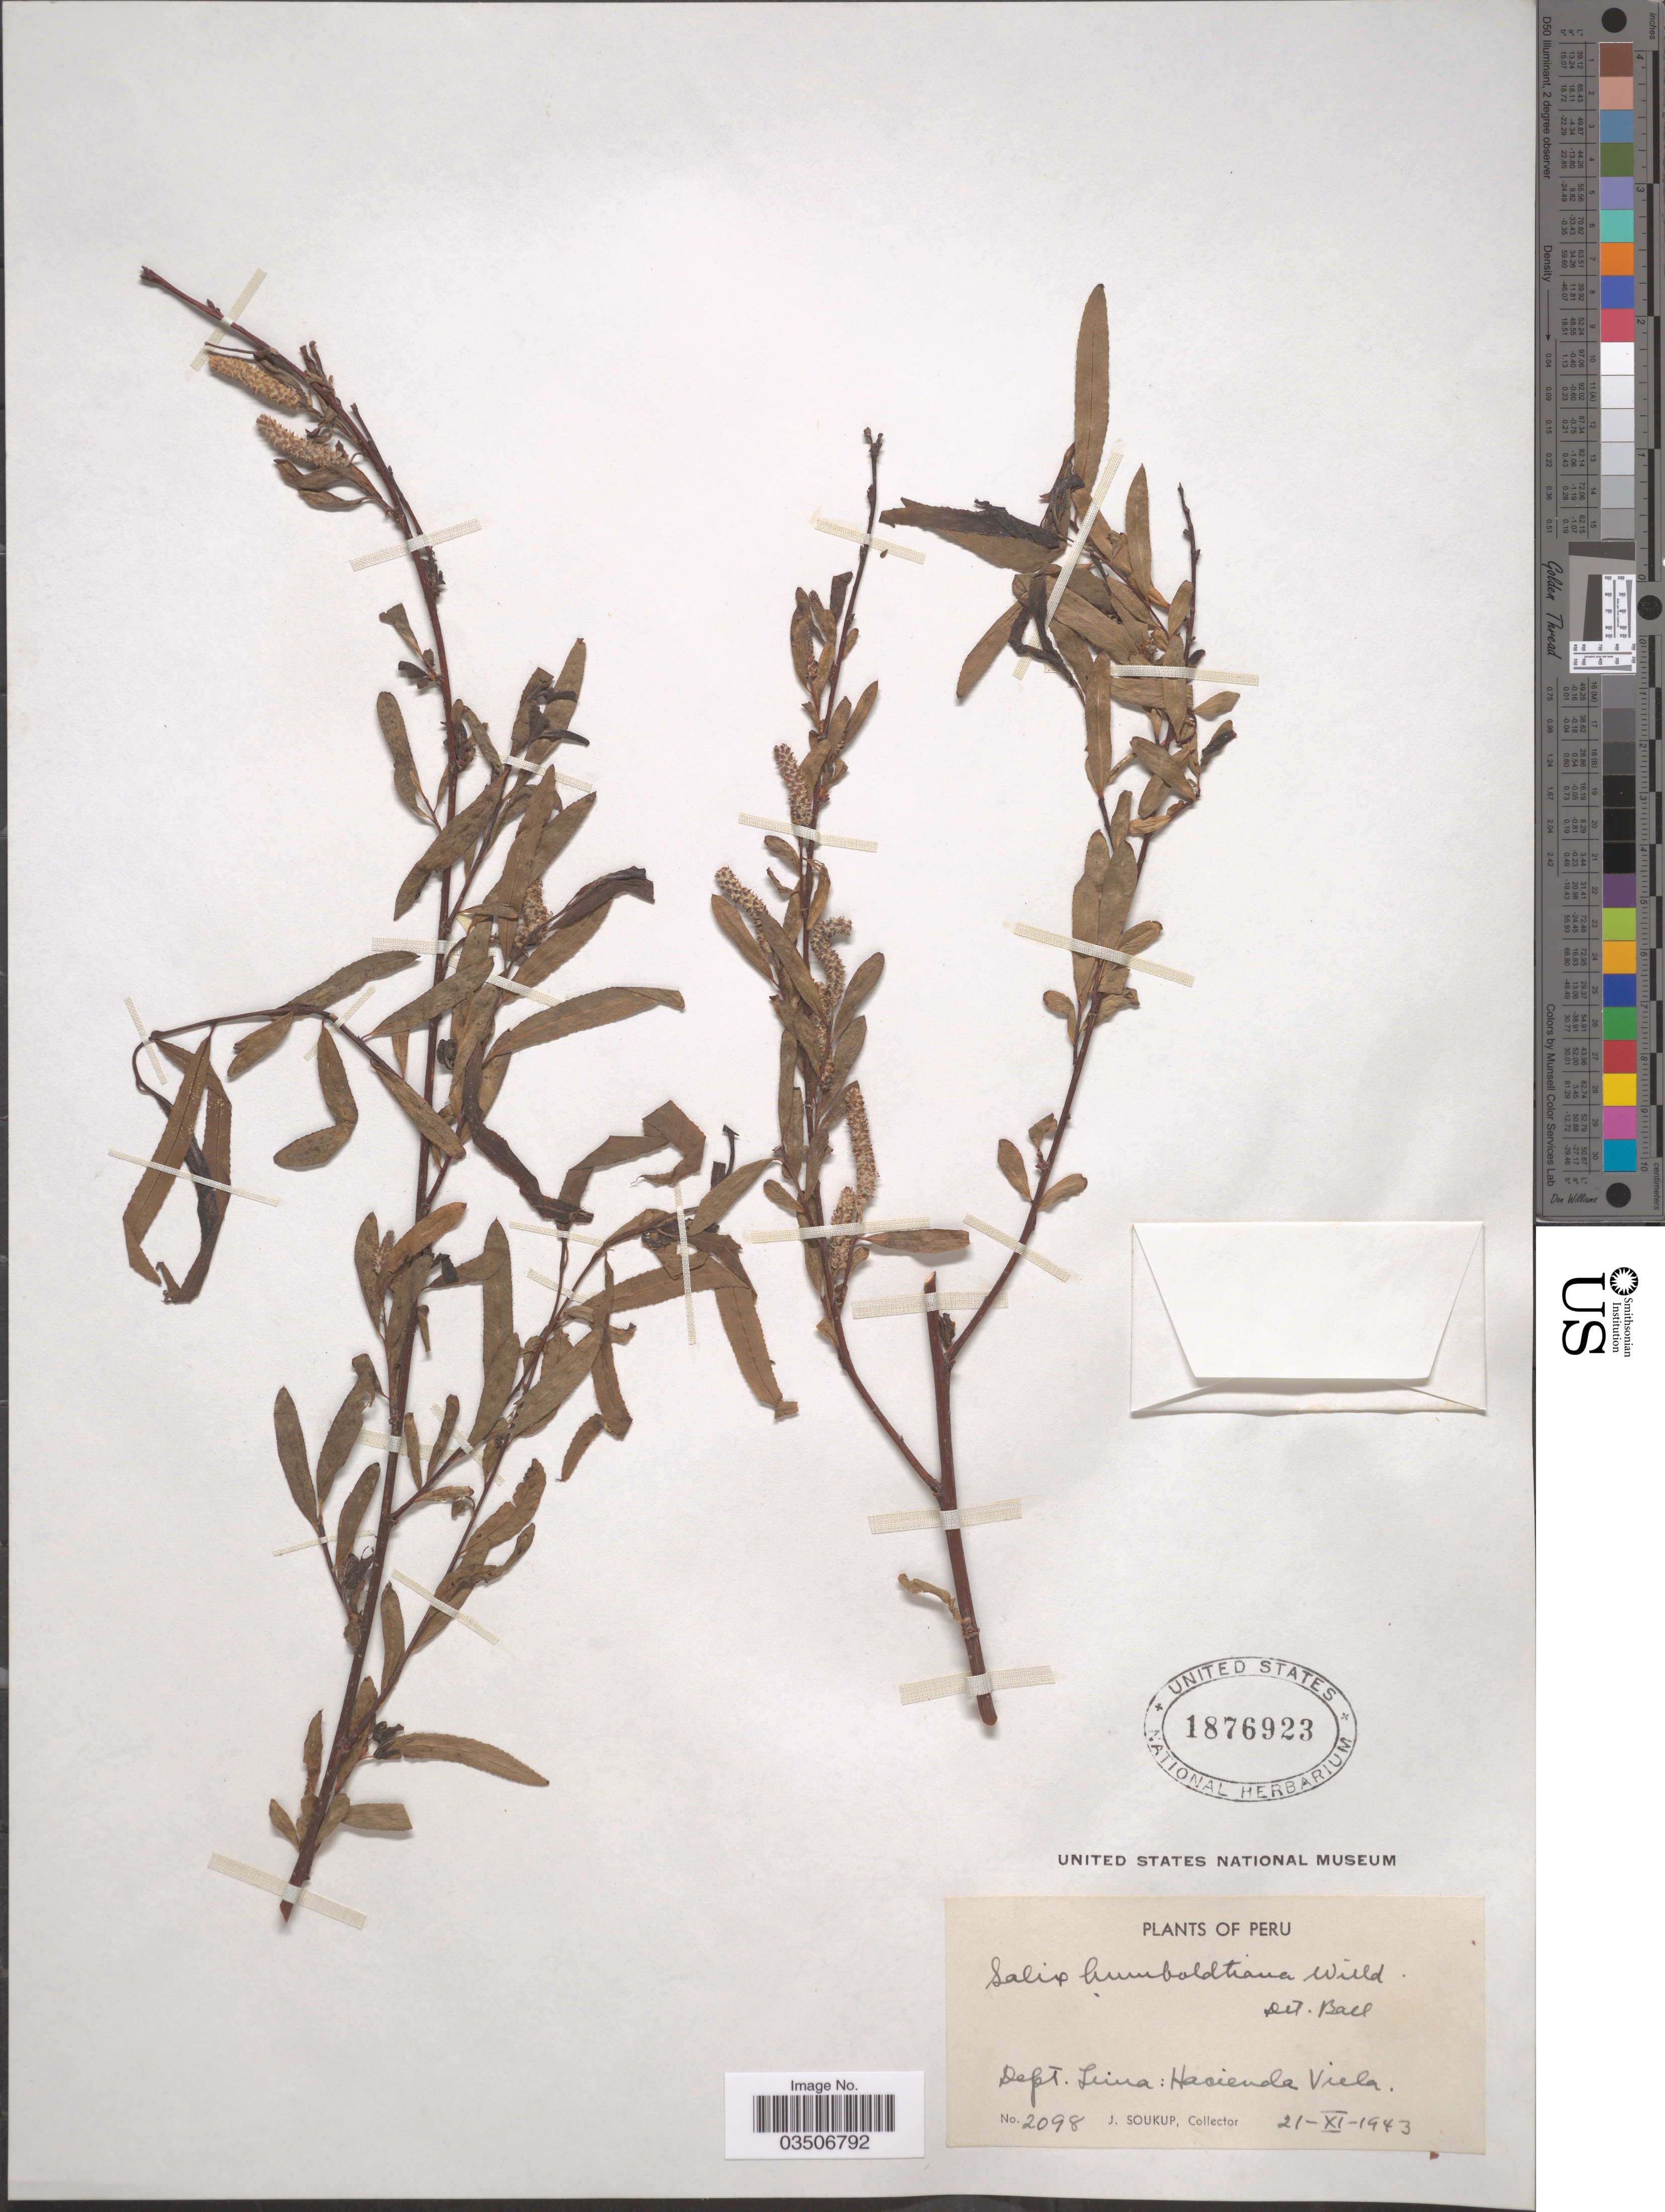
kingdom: Plantae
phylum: Tracheophyta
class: Magnoliopsida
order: Malpighiales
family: Salicaceae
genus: Salix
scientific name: Salix humboldtiana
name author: Willd.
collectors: J. Soukop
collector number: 2098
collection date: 1943-11-21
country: Peru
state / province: Lima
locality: Dept. Lima: Hacienda Viela.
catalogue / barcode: US 1876923